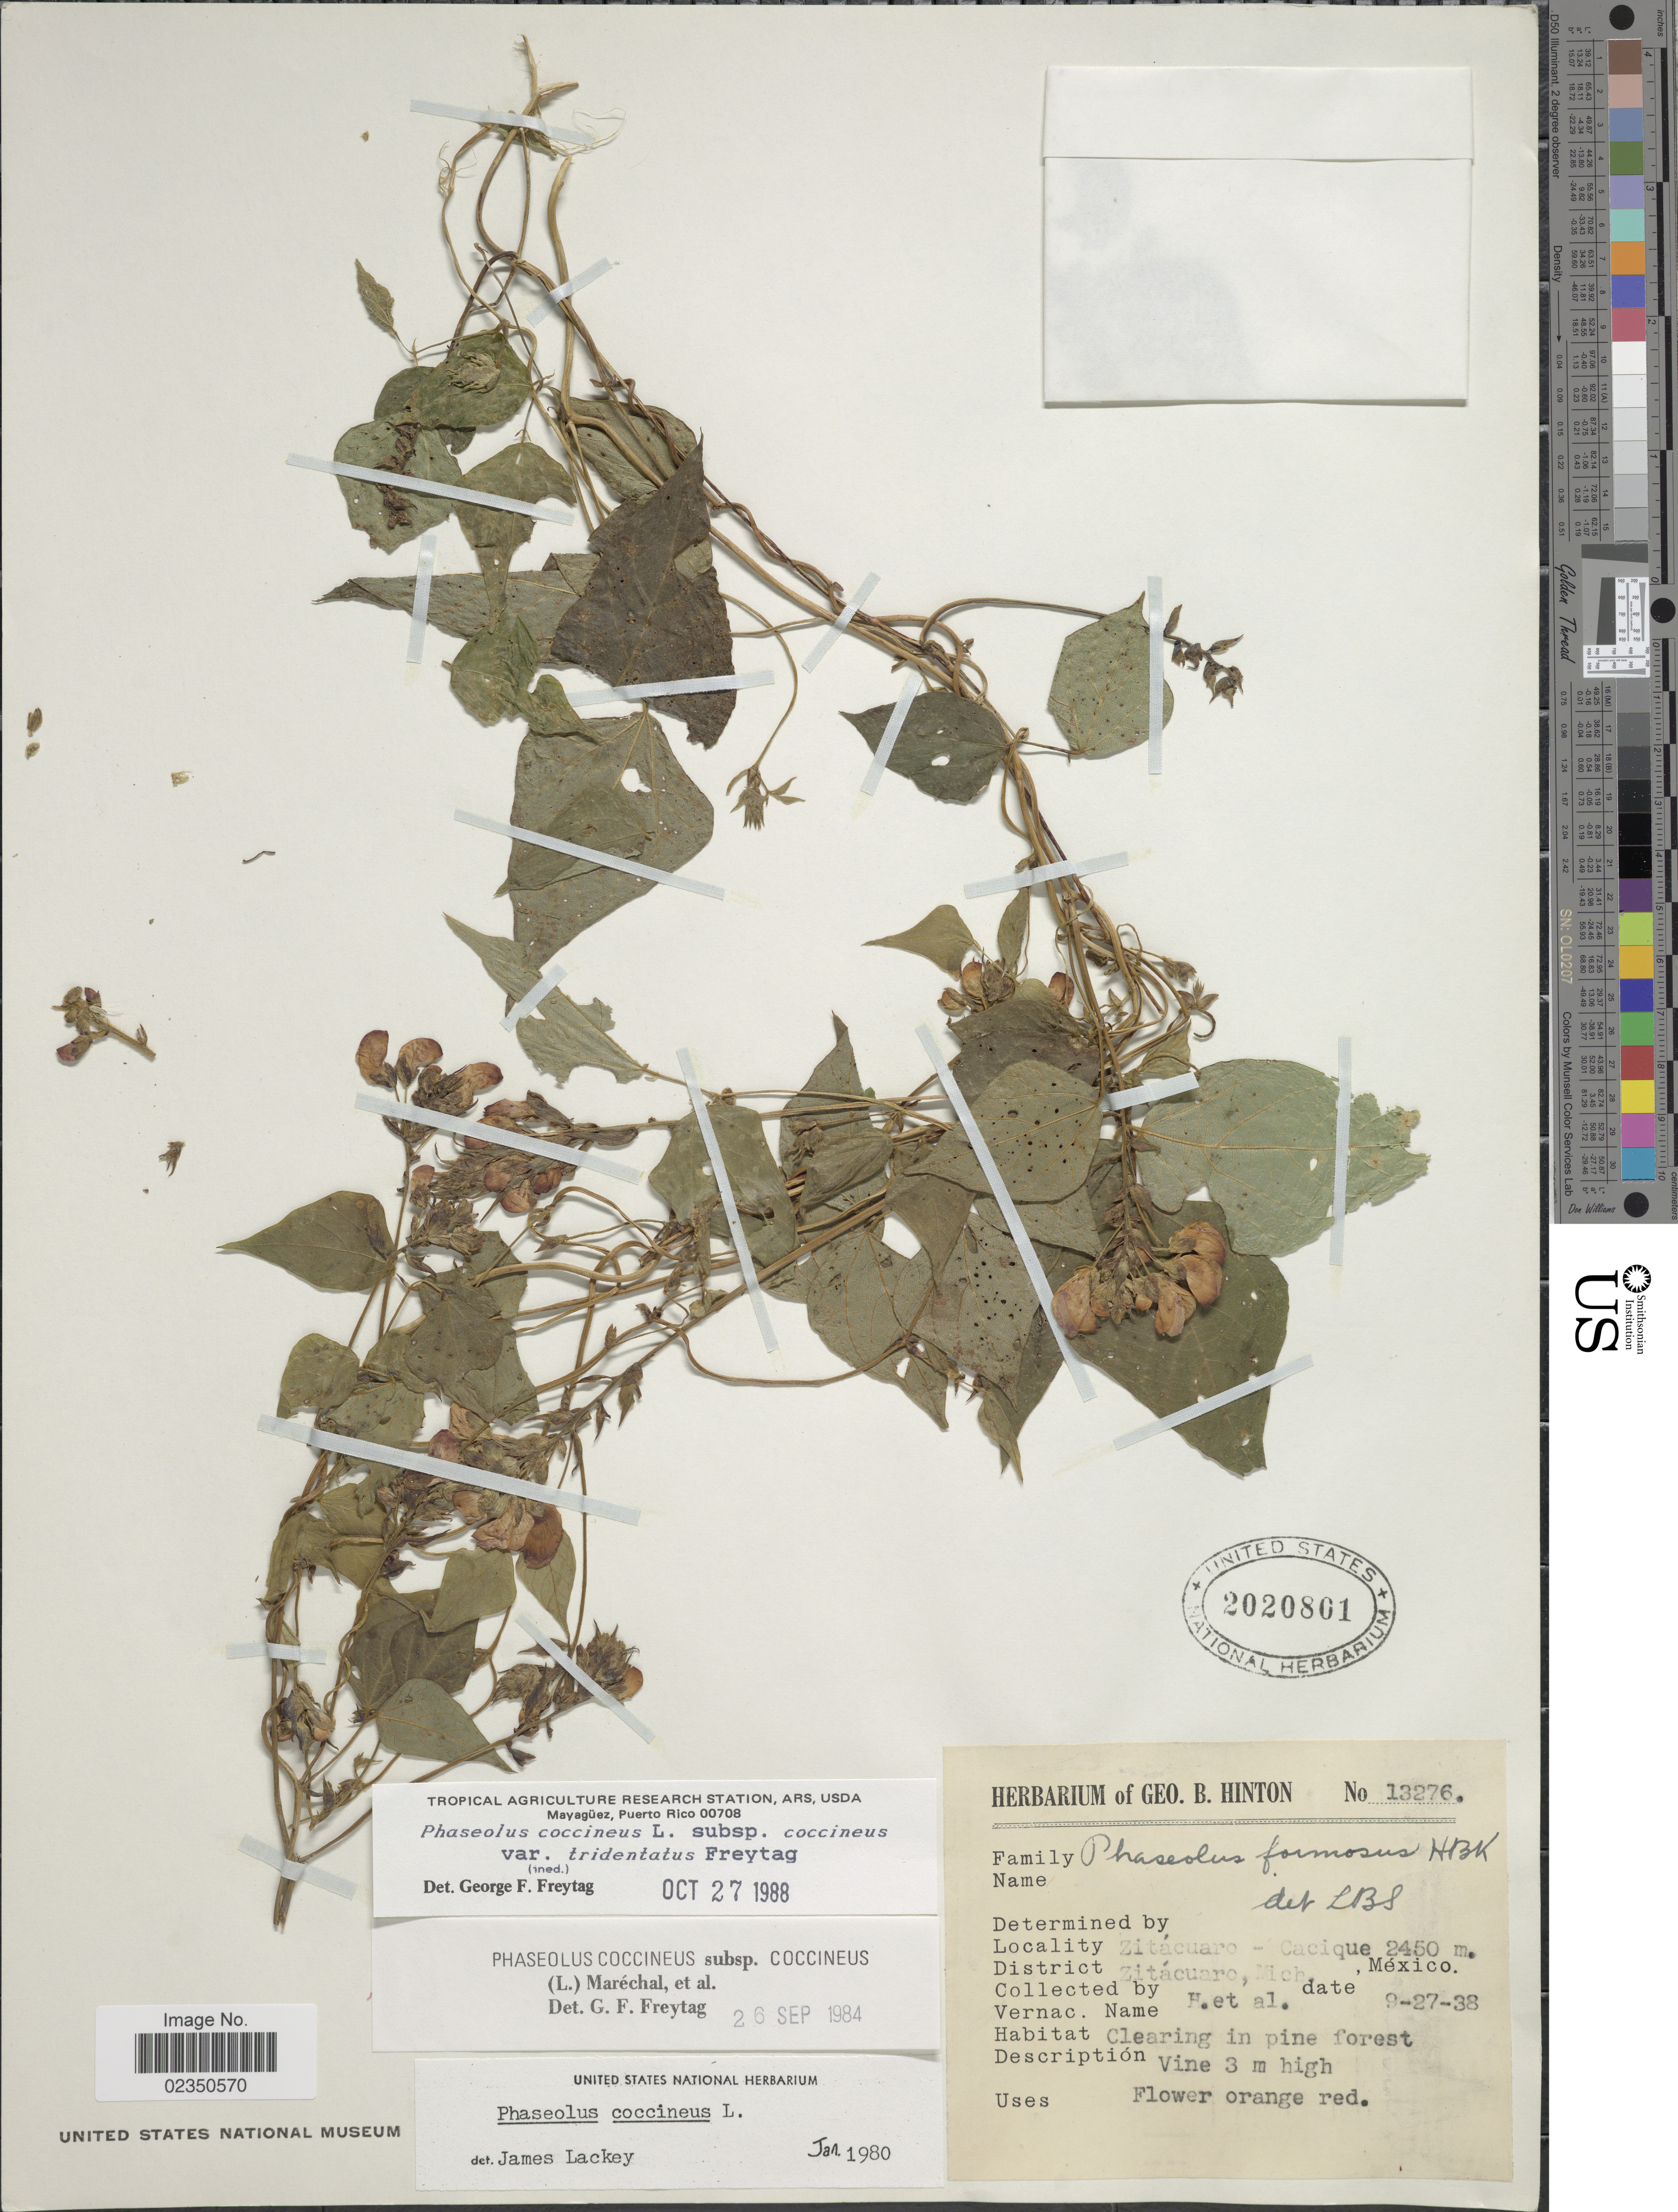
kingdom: Plantae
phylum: Tracheophyta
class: Magnoliopsida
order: Fabales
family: Fabaceae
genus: Phaseolus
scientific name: Phaseolus coccineus var. tridentatus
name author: Freytag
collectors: G. B. Hinton & et al.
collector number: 13276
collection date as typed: Transcribed d/m/y: 27/9/38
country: Mexico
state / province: Michoacán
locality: Zitacuaro-Cacique, District Zitacuaro.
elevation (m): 2450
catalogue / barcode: US 2020801